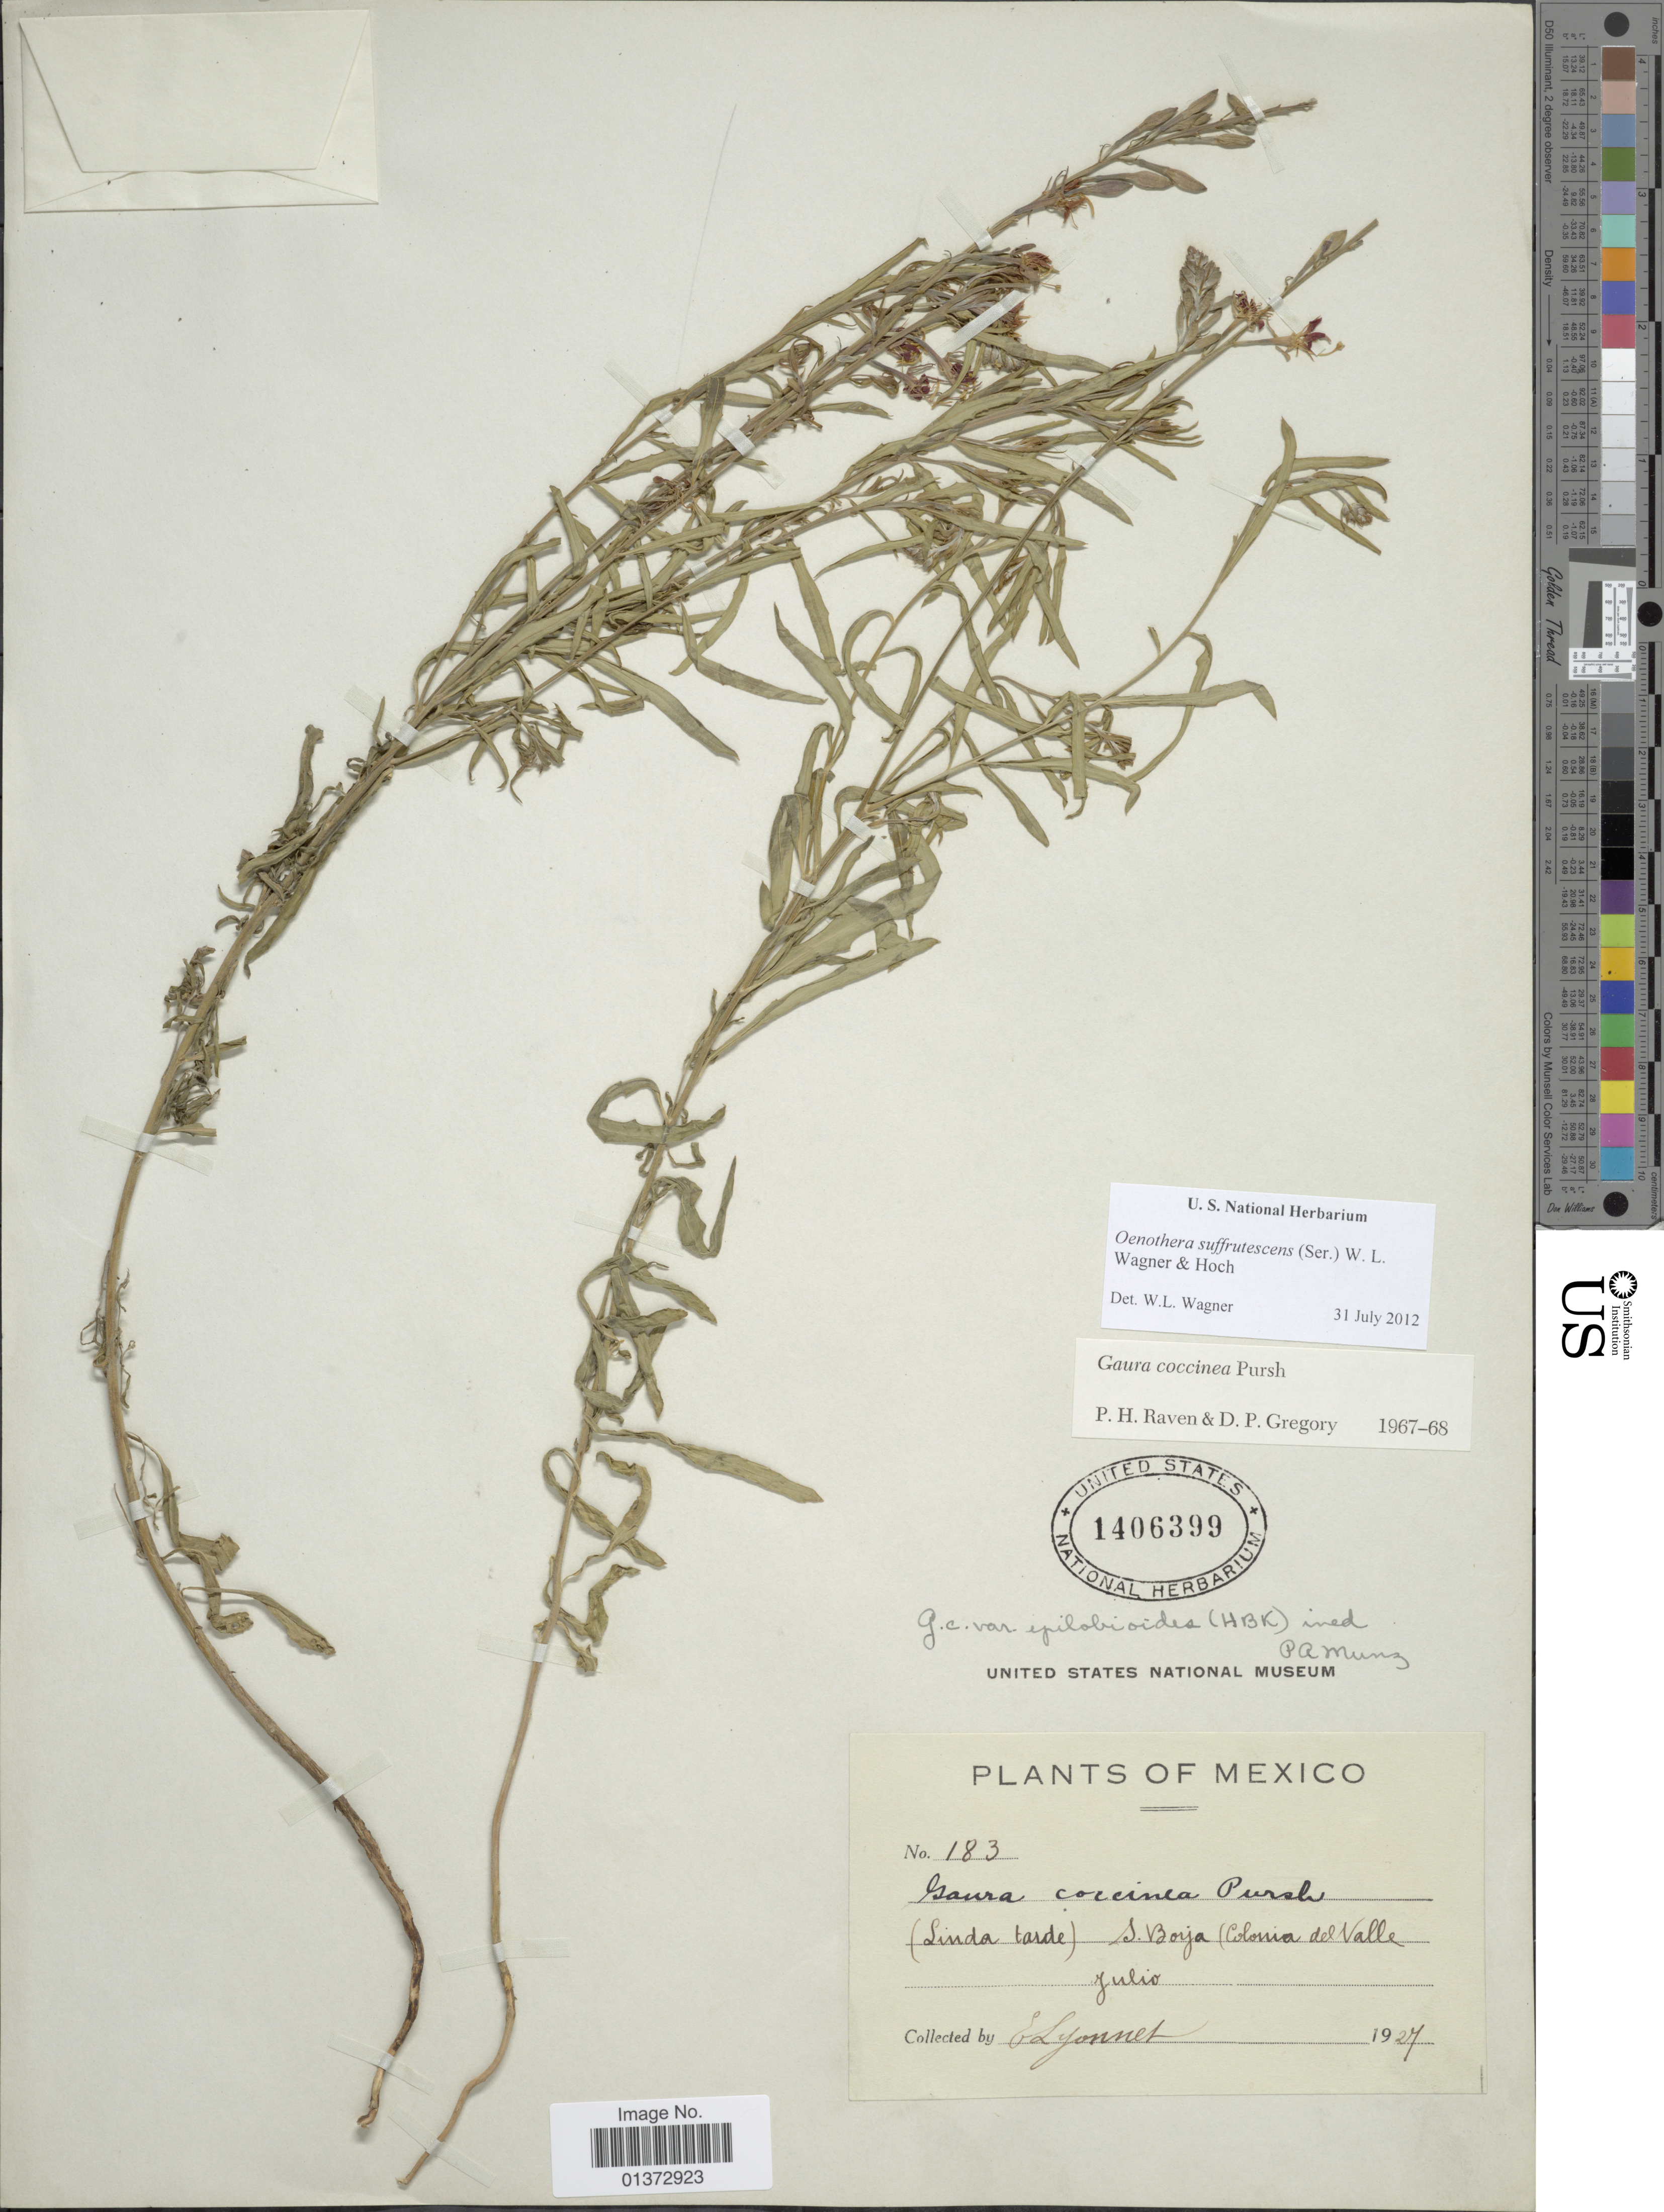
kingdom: Plantae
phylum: Tracheophyta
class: Magnoliopsida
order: Myrtales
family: Onagraceae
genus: Oenothera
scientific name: Oenothera suffrutescens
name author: (Ser.) W.L. Wagner & Hoch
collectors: P. Lyonnet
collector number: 183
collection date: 1927-07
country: Mexico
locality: (Linda tarde) S. Borja (Colonia del Valle)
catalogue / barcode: US 1406399